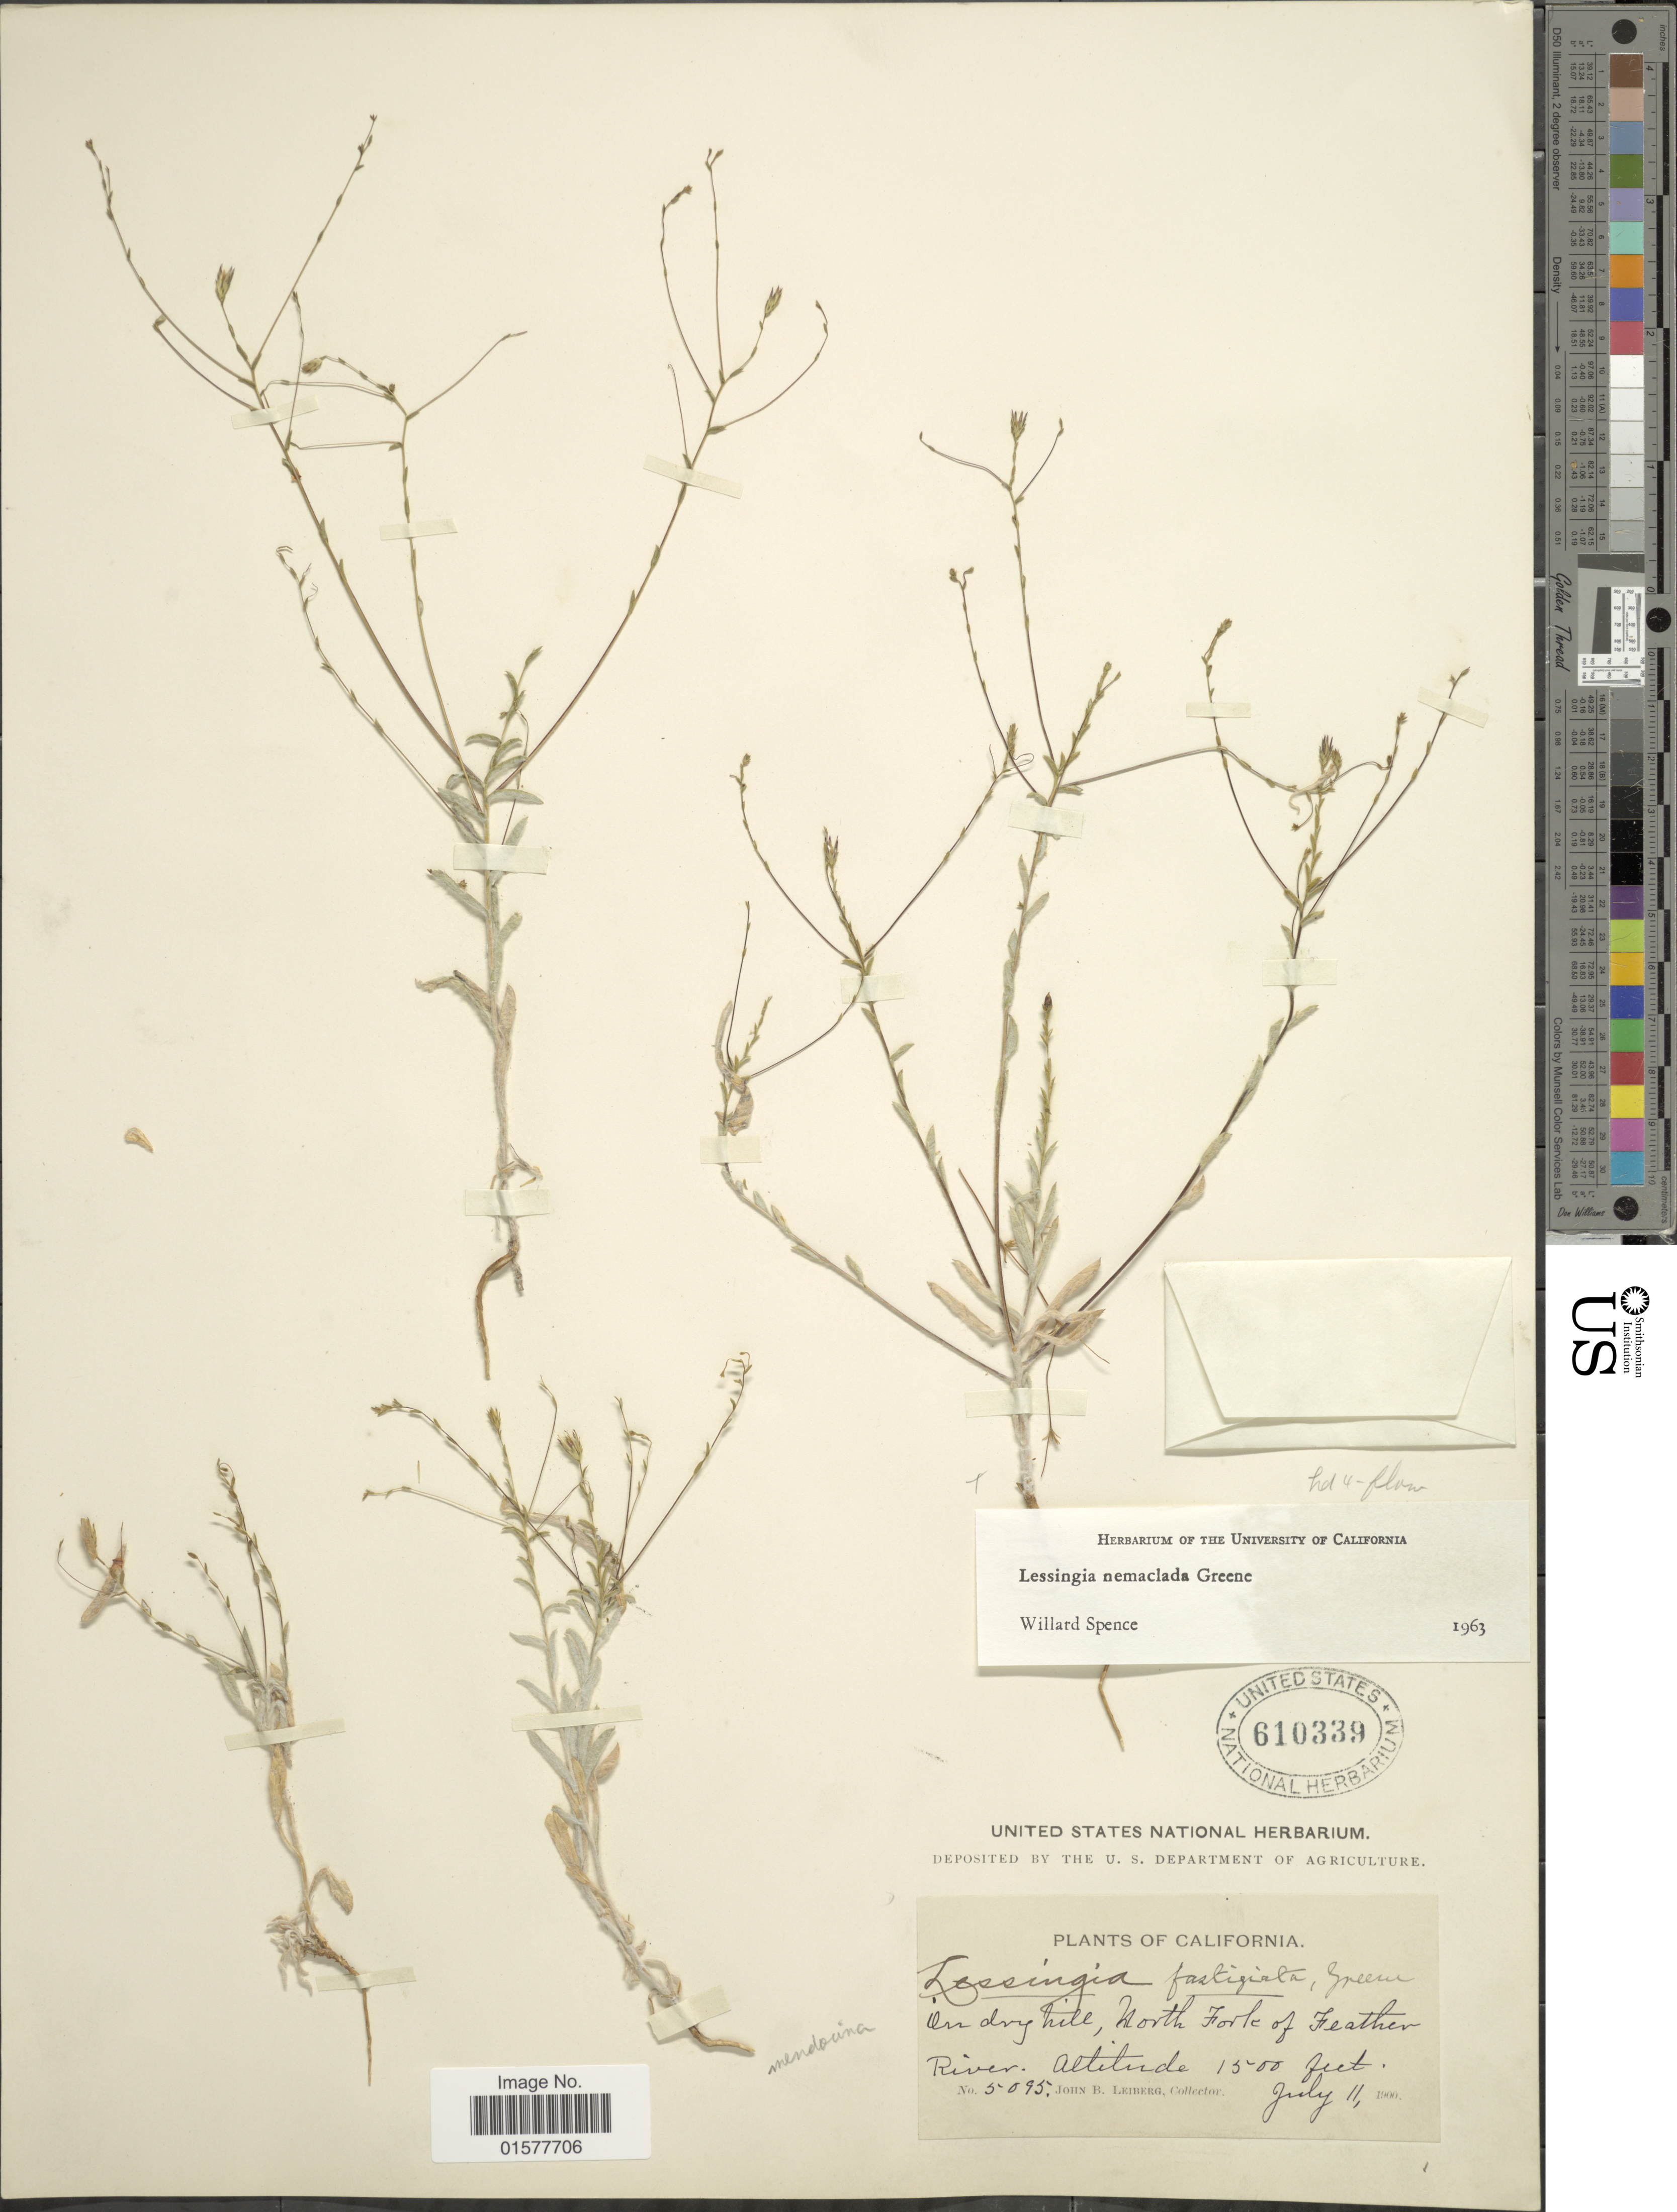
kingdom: Plantae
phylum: Tracheophyta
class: Magnoliopsida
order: Asterales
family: Asteraceae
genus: Lessingia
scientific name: Lessingia nemaclada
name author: Greene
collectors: J. B. Leiberg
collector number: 5095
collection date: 1900-07-11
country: United States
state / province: California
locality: On dry soil, north Fork of Feather River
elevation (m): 457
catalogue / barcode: US 610339